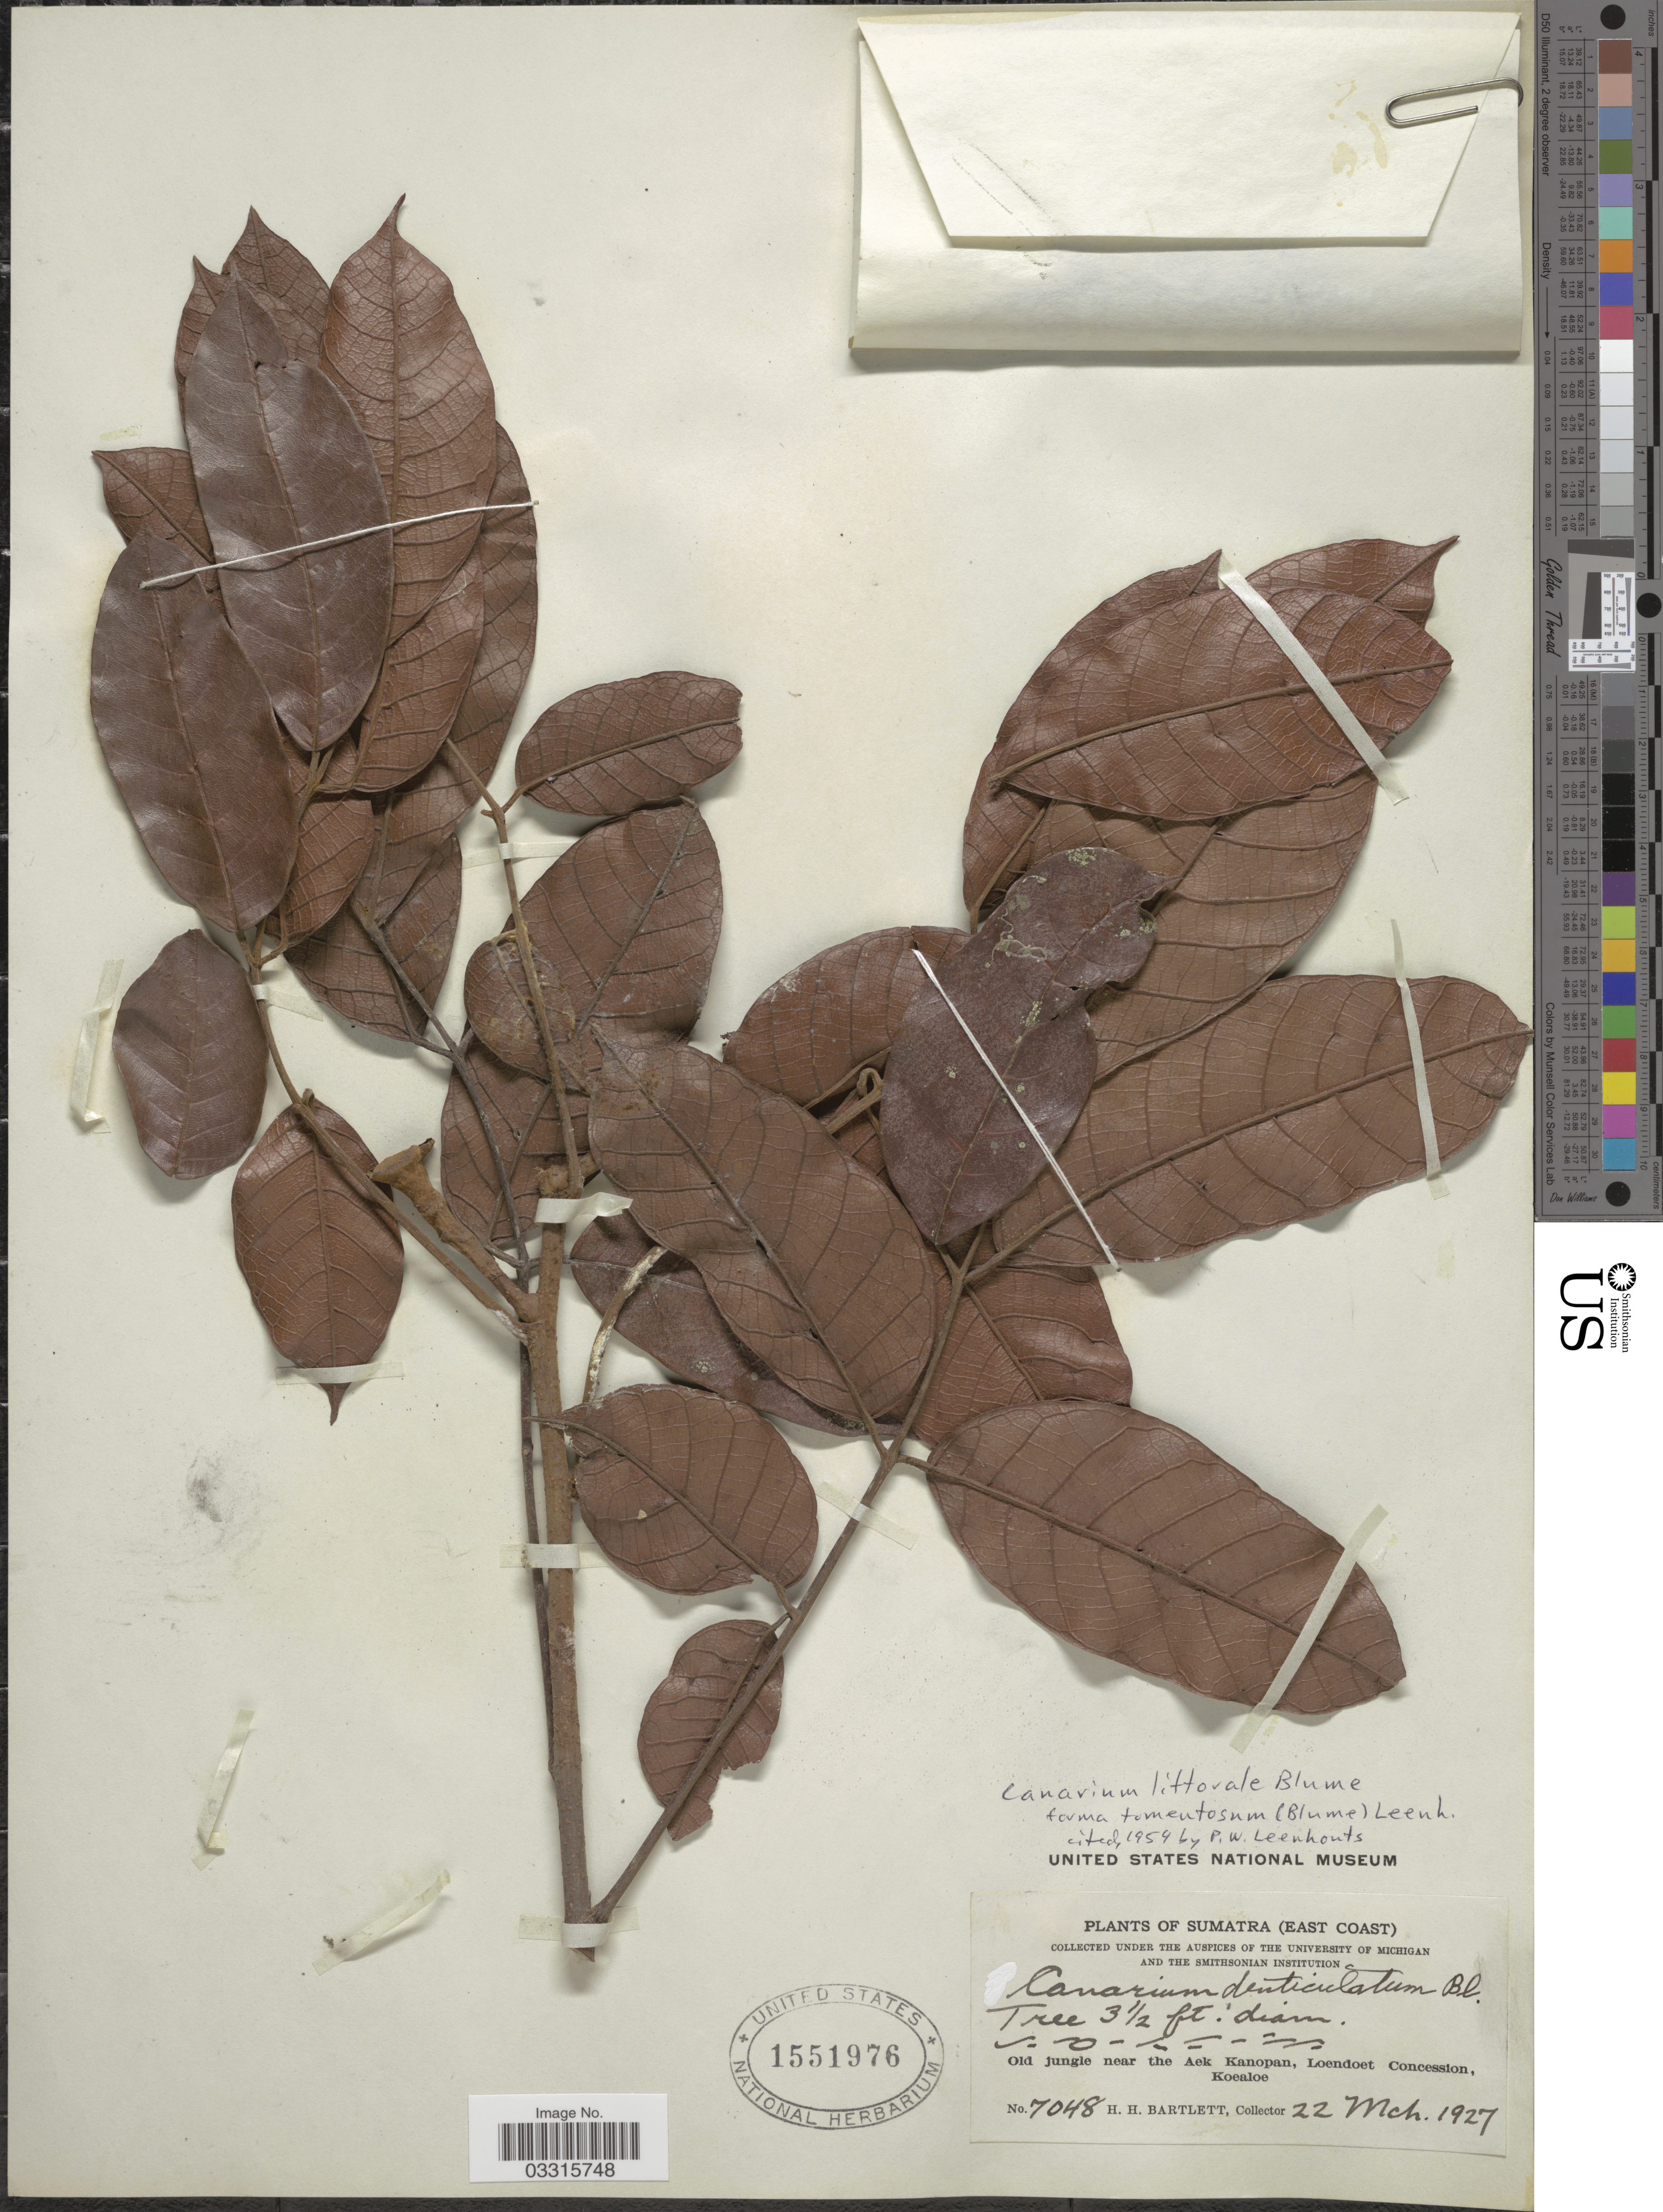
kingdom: Plantae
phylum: Tracheophyta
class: Magnoliopsida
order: Sapindales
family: Burseraceae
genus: Canarium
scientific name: Canarium littorale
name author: Blume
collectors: H. H. Bartlett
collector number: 7048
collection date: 1927-03-22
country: Indonesia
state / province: Sumatra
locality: Sumatra (East Coast). Old jungle near the Aek Kanopan, Loendoet Concession, Koealoe.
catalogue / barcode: US 1551976